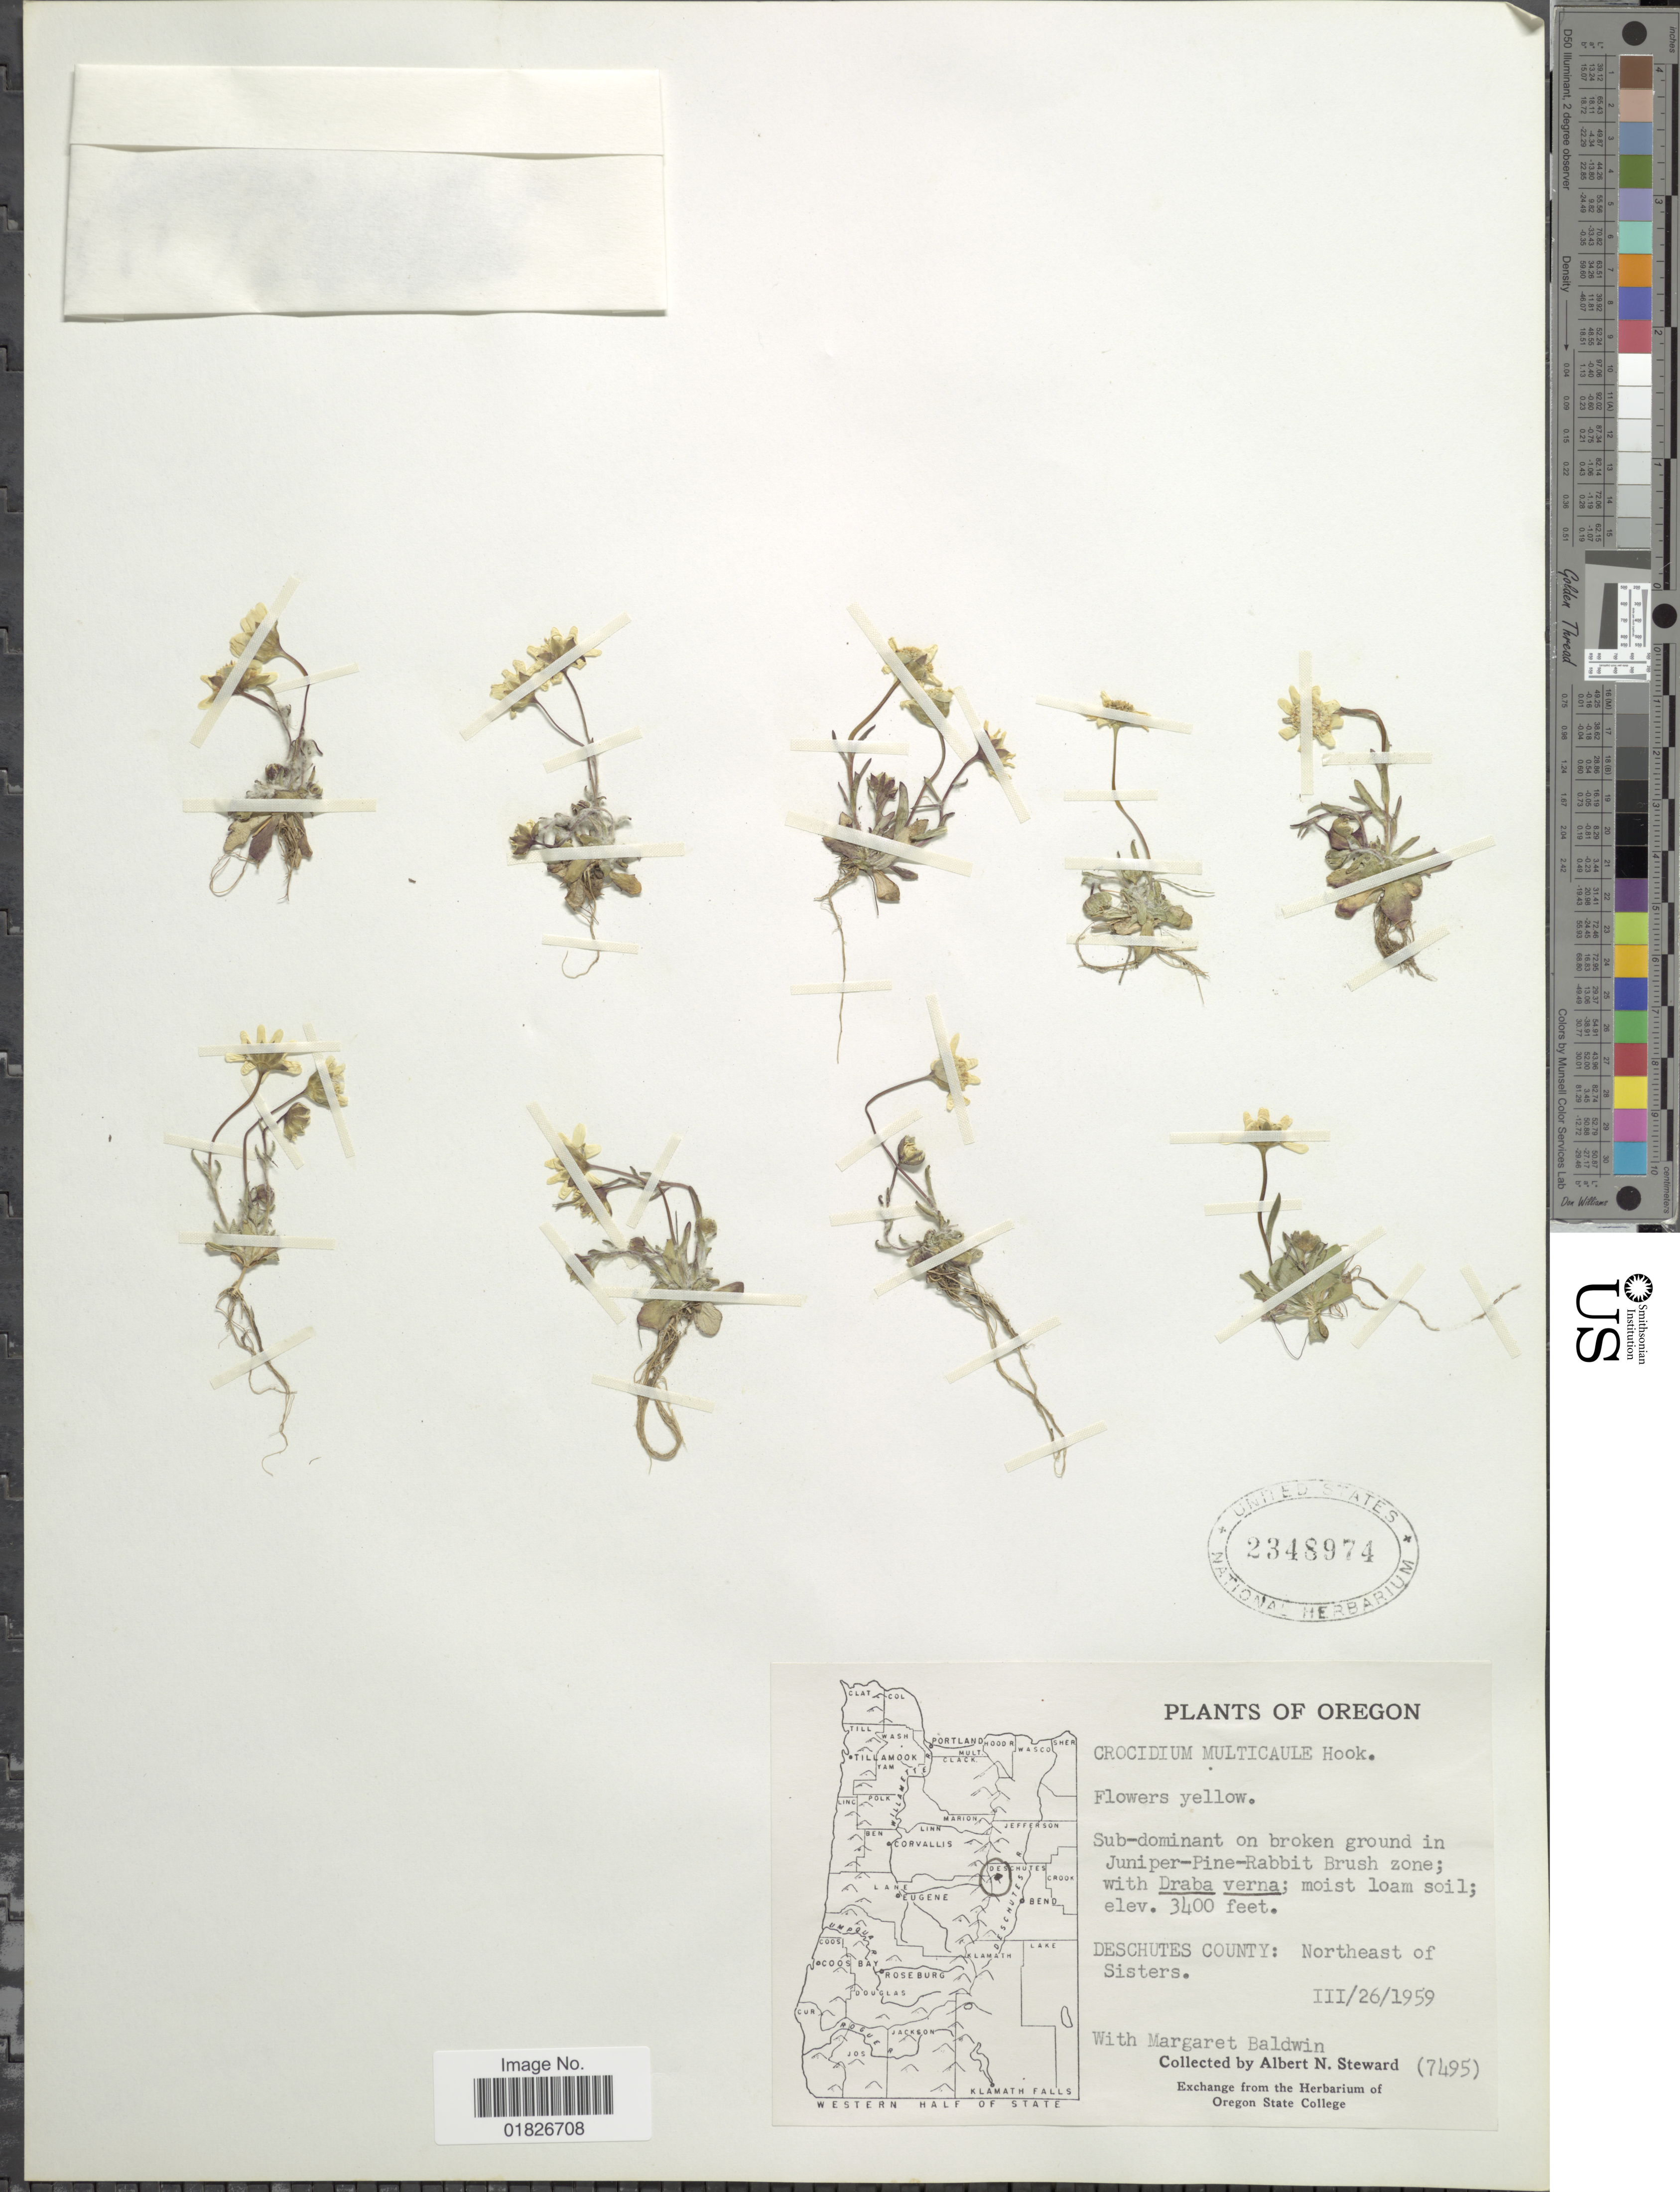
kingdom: Plantae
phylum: Tracheophyta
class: Magnoliopsida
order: Asterales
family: Asteraceae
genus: Crocidium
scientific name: Crocidium multicaule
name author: Hook.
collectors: A. N. Steward & M. Baldwin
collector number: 7495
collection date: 1959-03-26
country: United States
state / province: Oregon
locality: Juniper-Pine-Rabbit Brush zone, Deschutes County, northeast of Sisters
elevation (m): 1036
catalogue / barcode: US 2348974